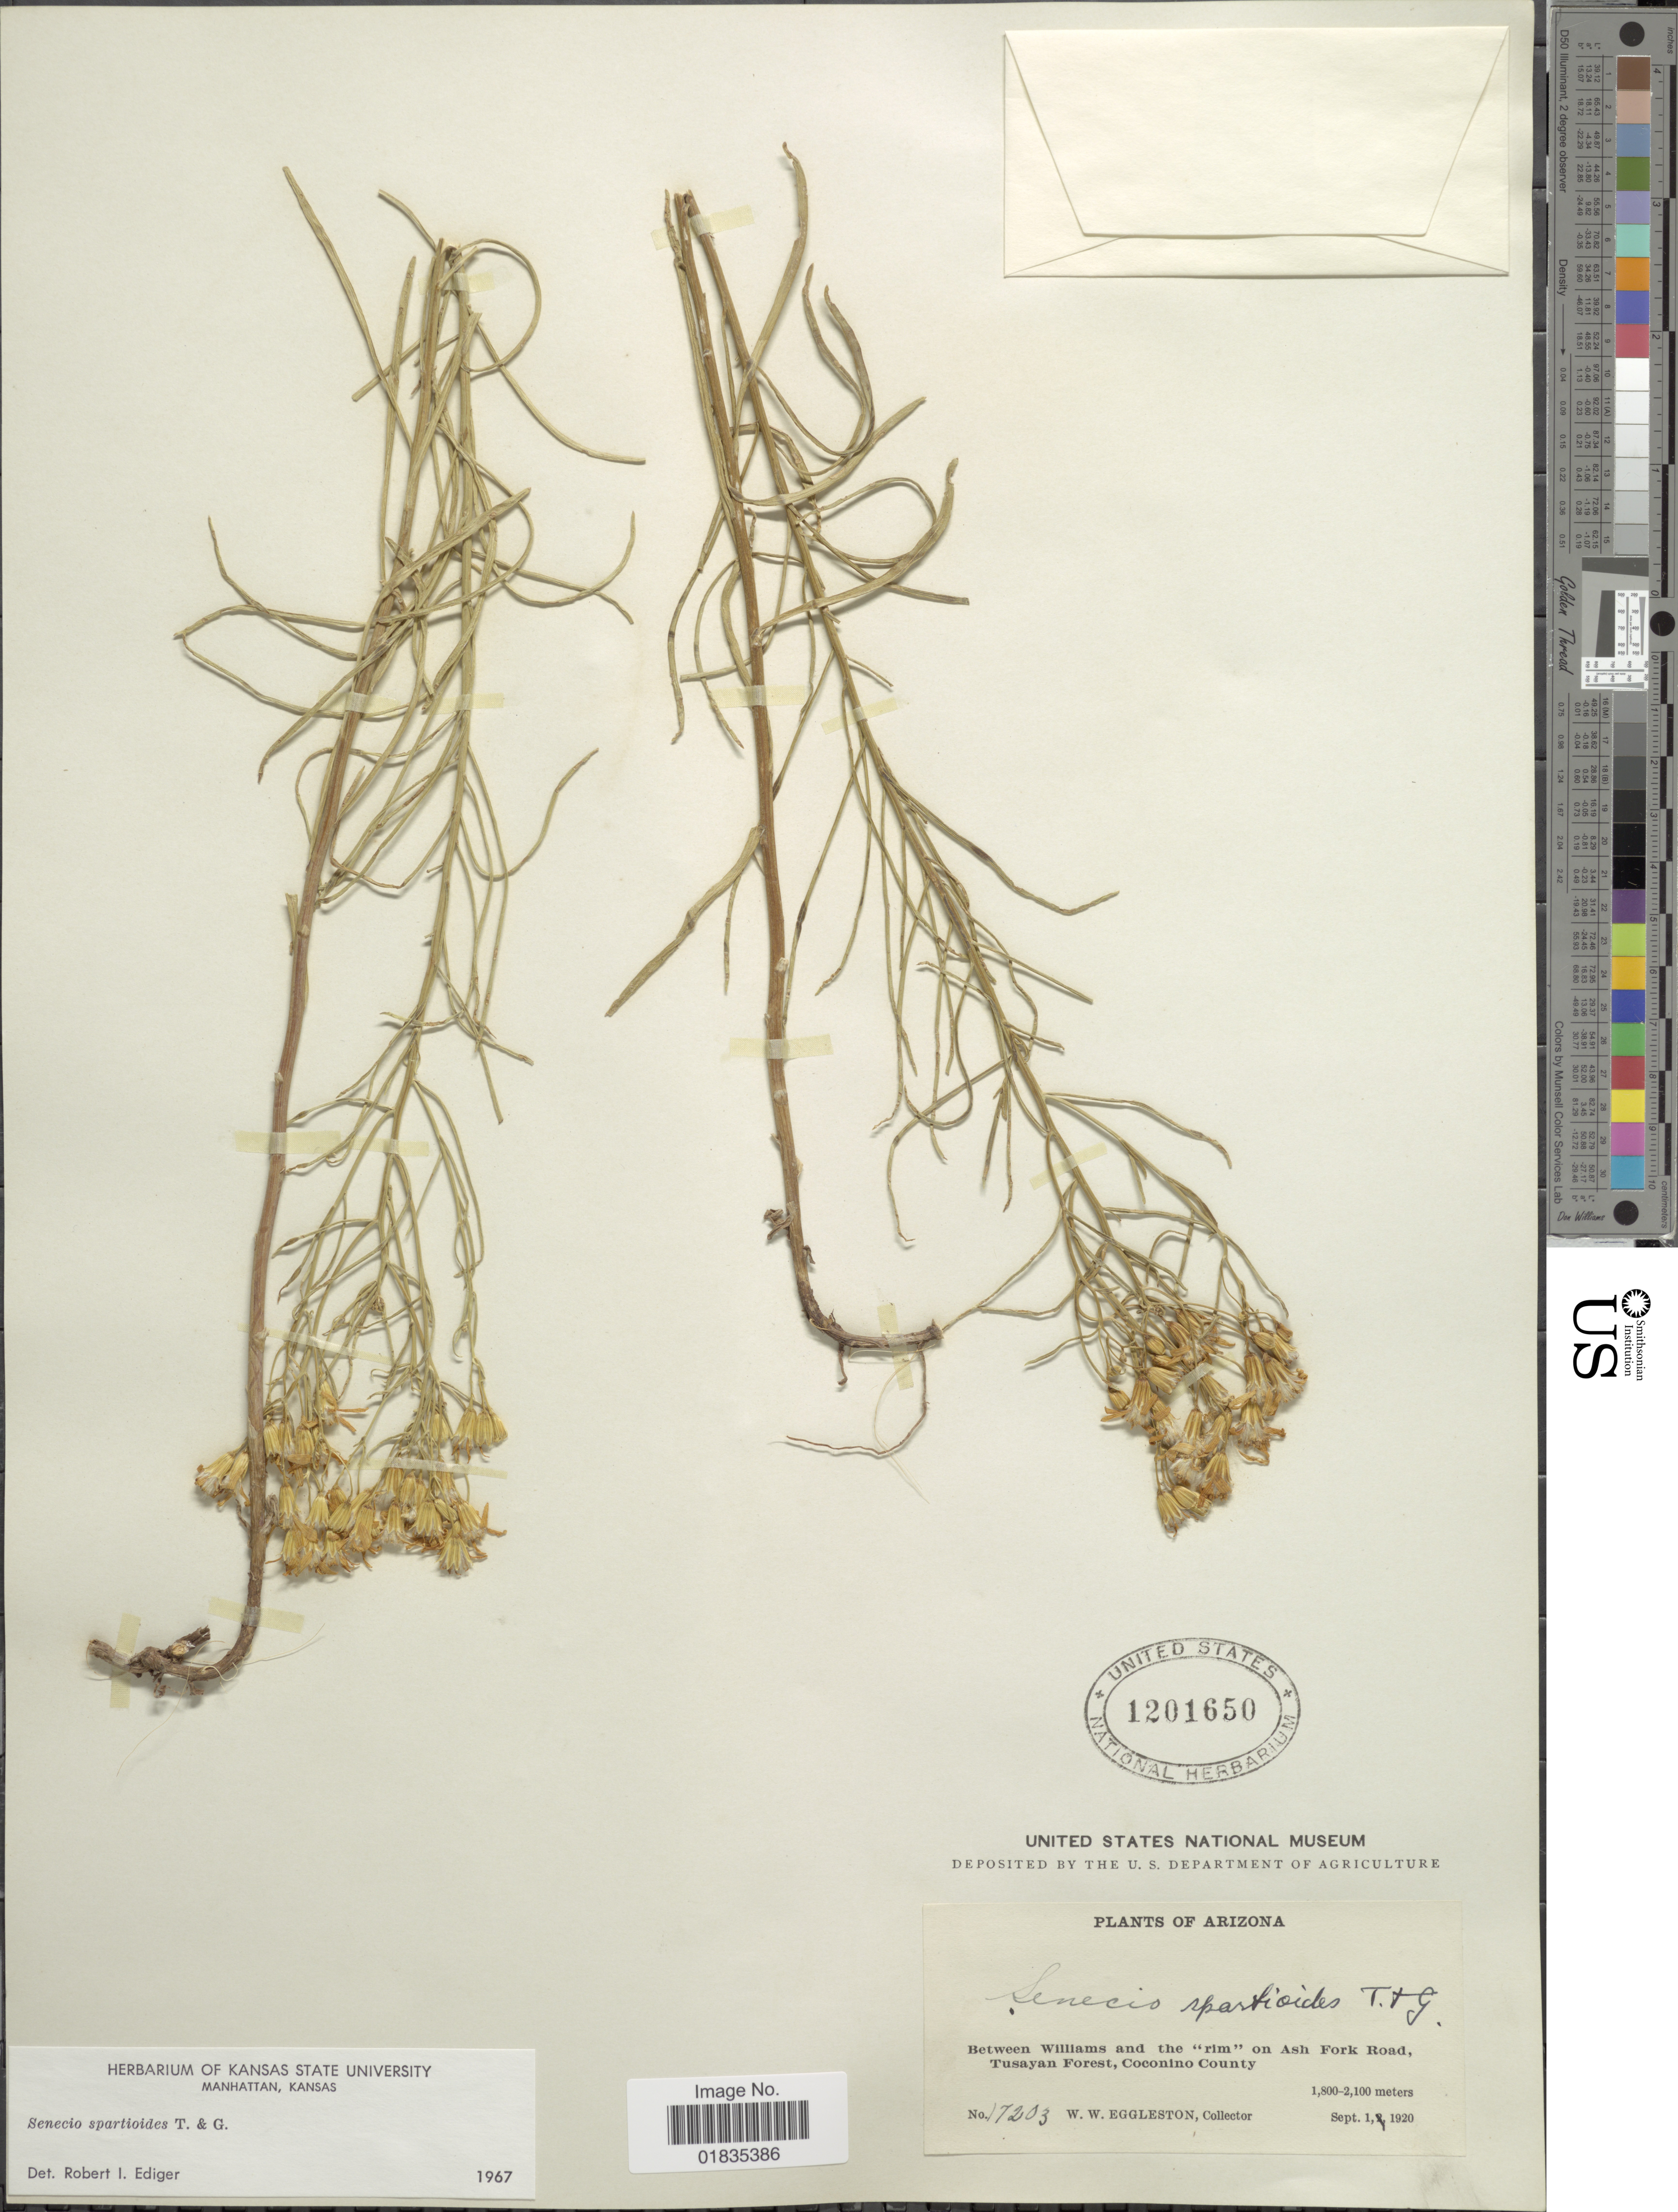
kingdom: Plantae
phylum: Tracheophyta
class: Magnoliopsida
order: Asterales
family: Asteraceae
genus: Senecio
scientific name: Senecio spartioides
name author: Torr. & A. Gray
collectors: W. W. Eggleston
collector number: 1703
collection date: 1920-09-01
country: United States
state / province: Arizona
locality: Between Williams and the "rim"on Ash Fork Road, Tusayan Forest, Coconino County.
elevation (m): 1800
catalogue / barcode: US 1201650